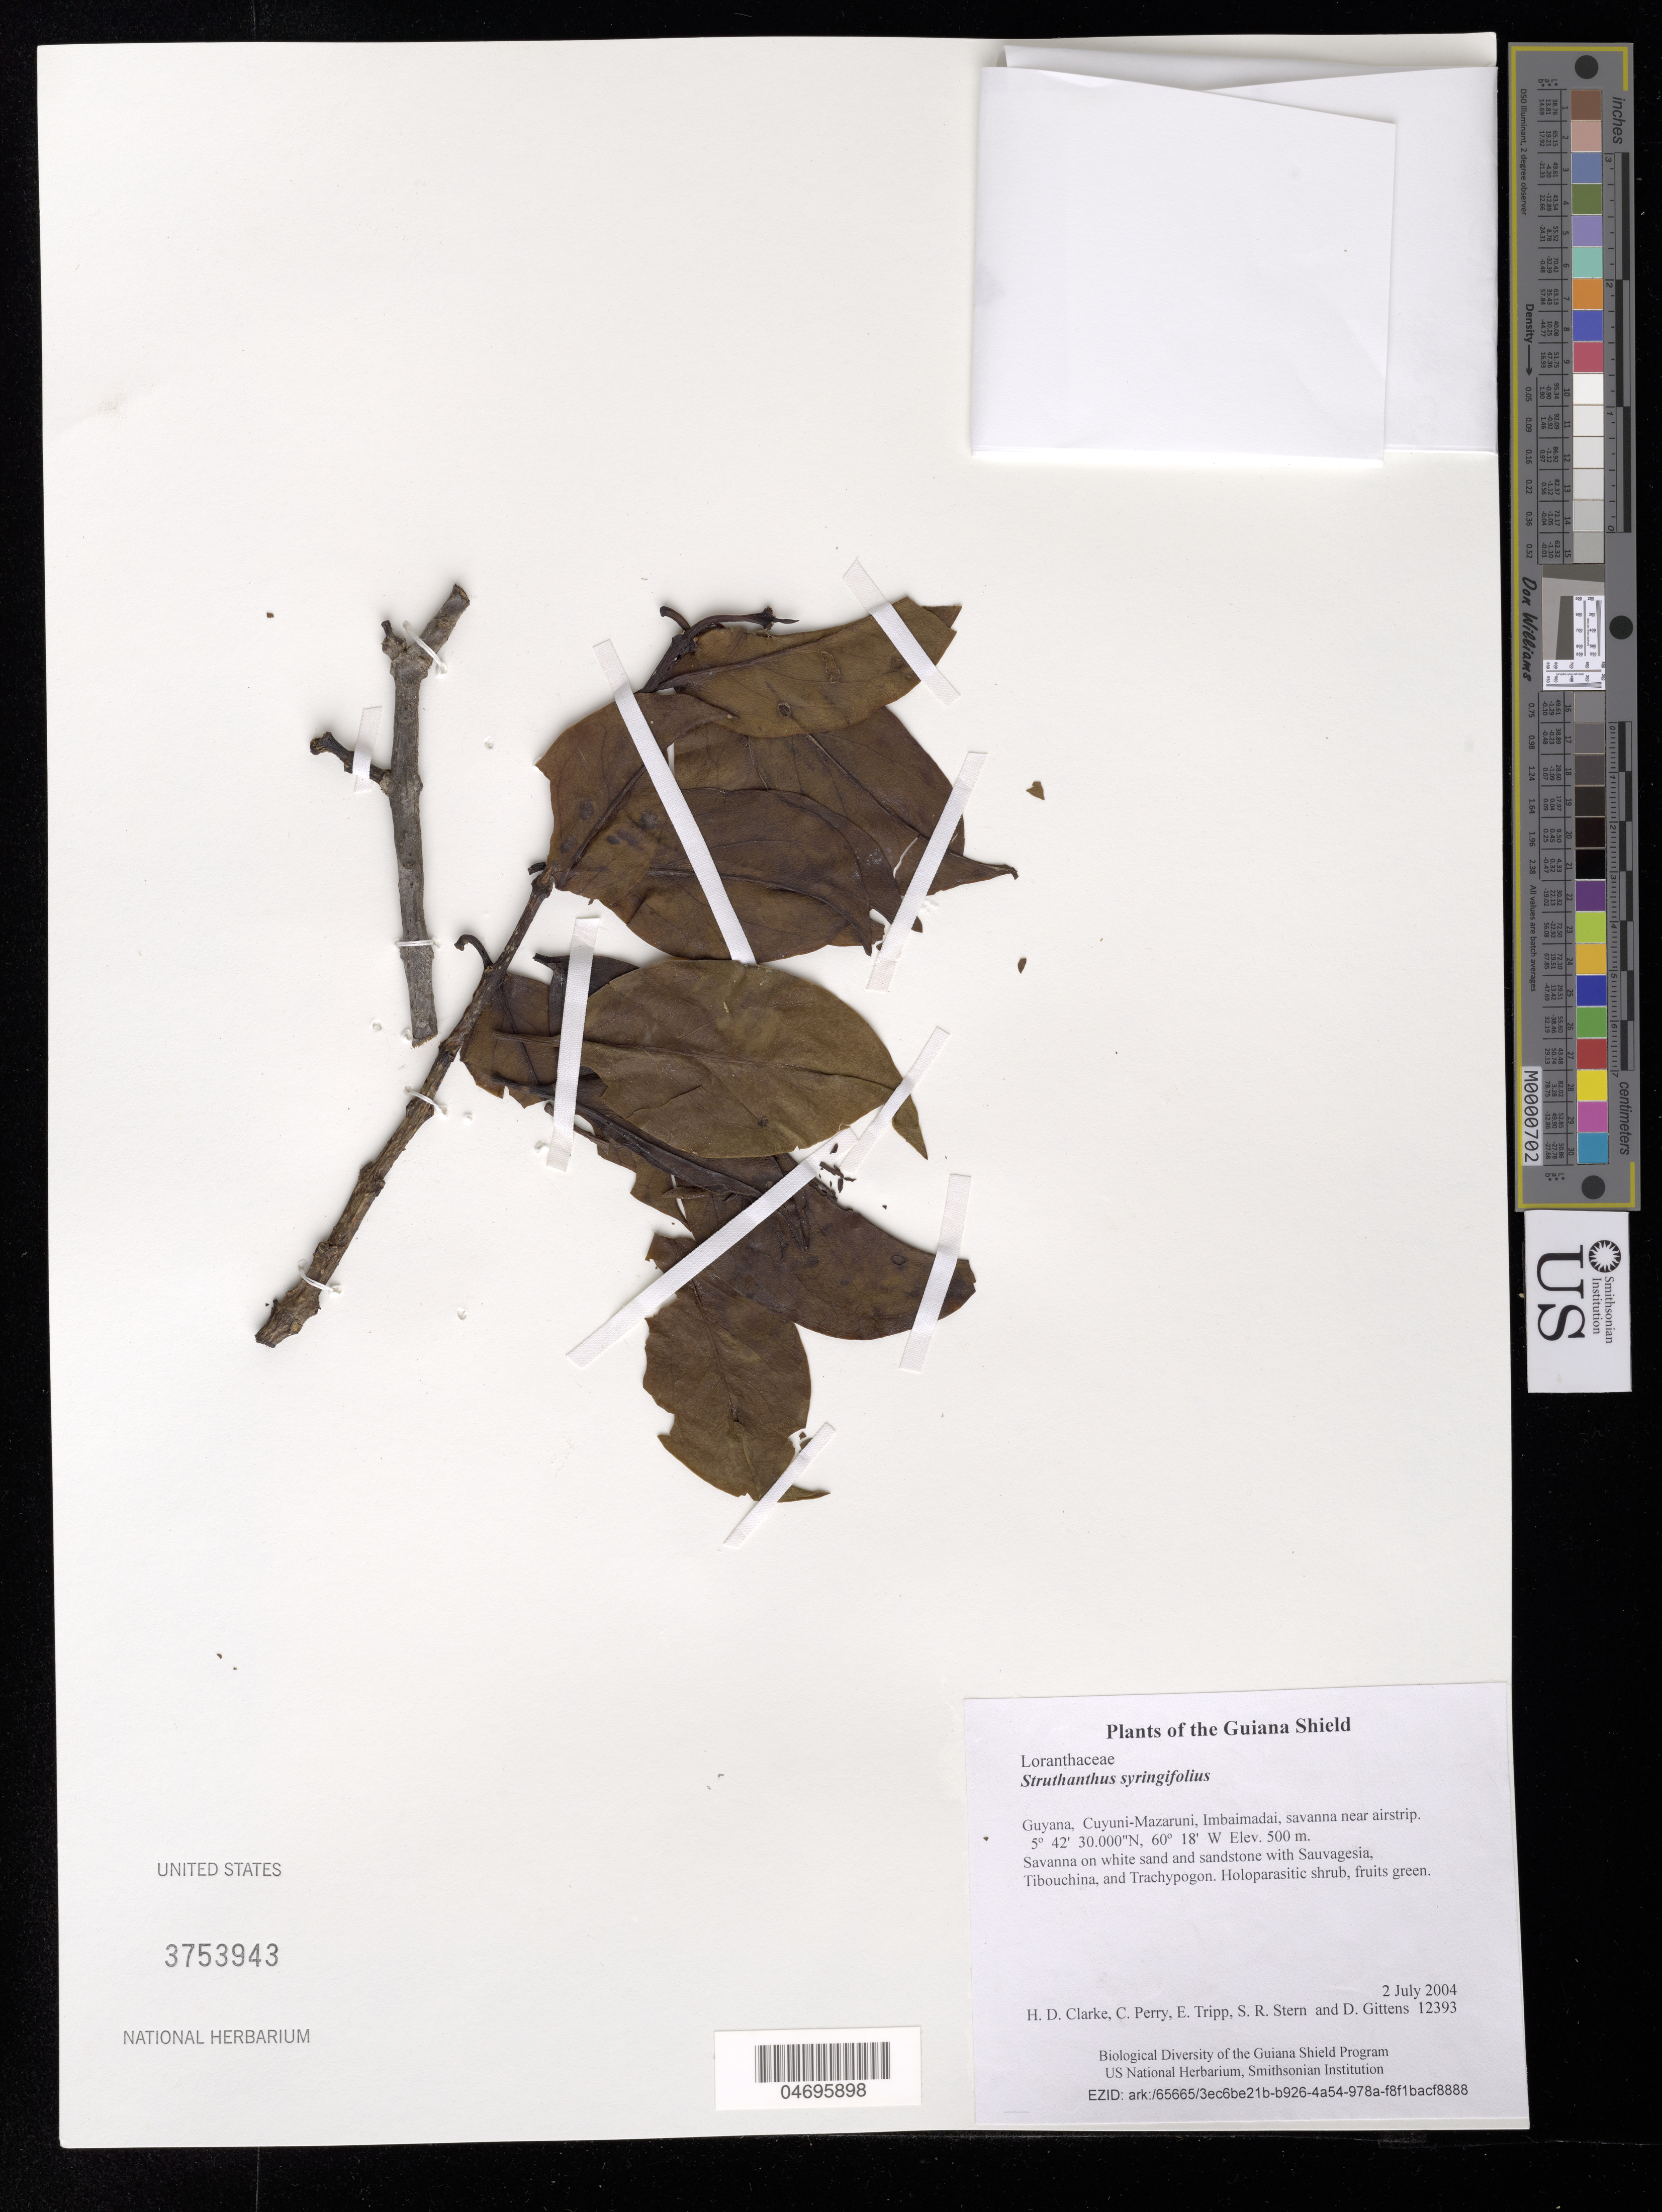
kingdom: Plantae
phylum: Tracheophyta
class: Magnoliopsida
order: Santalales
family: Loranthaceae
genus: Struthanthus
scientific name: Struthanthus syringifolius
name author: (Mart.) Mart.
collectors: H. D. Clarke, C. Perry, E. Tripp, S. R. Stern & D. Gittens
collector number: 12393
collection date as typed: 2 July 2004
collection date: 2004-07-02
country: Guyana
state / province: Cuyuni-Mazaruni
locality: Imbaimadai, savanna near airstrip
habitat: Savanna on white sand and sandstone with Sauvagesia, Tibouchina, and Trachypogon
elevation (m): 500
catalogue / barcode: US 3753943